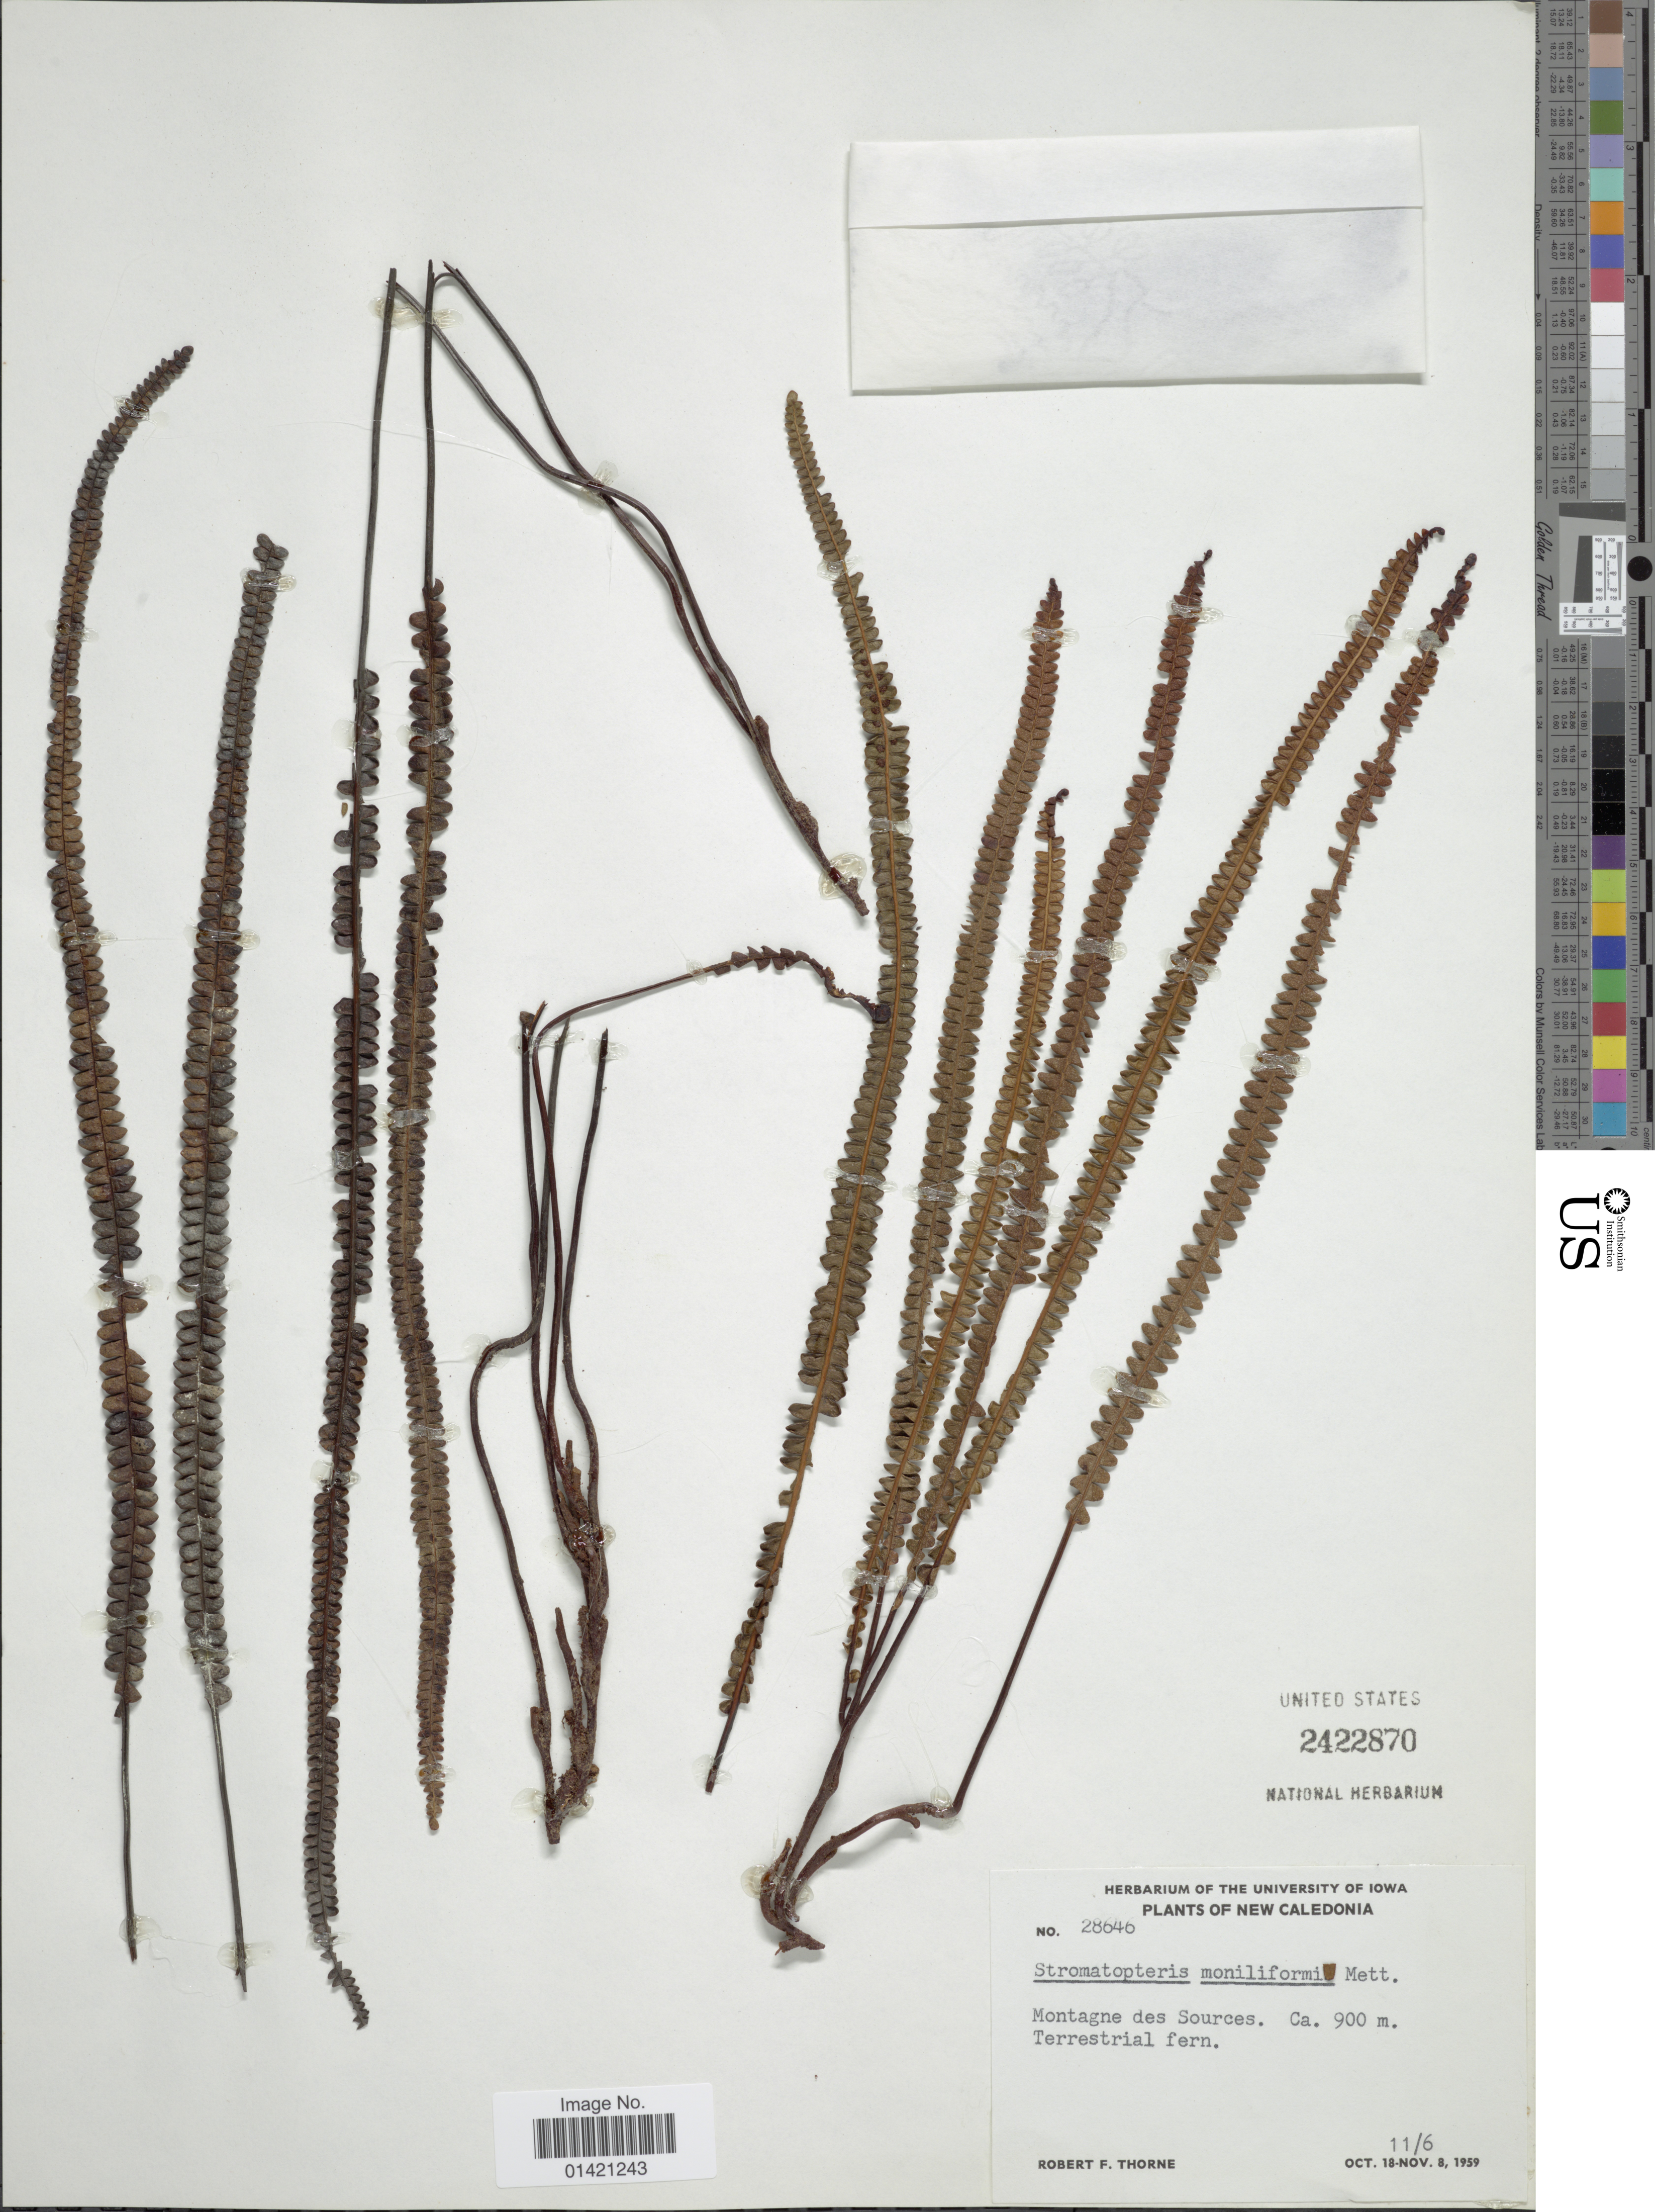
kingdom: Plantae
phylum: Tracheophyta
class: Polypodiopsida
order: Gleicheniales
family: Gleicheniaceae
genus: Stromatopteris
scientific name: Stromatopteris moniliformis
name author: Mett.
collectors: R. F. Thorne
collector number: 28646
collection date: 1959-06-11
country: New Caledonia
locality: Montagne des Sources.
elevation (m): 900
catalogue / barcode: US 2422870